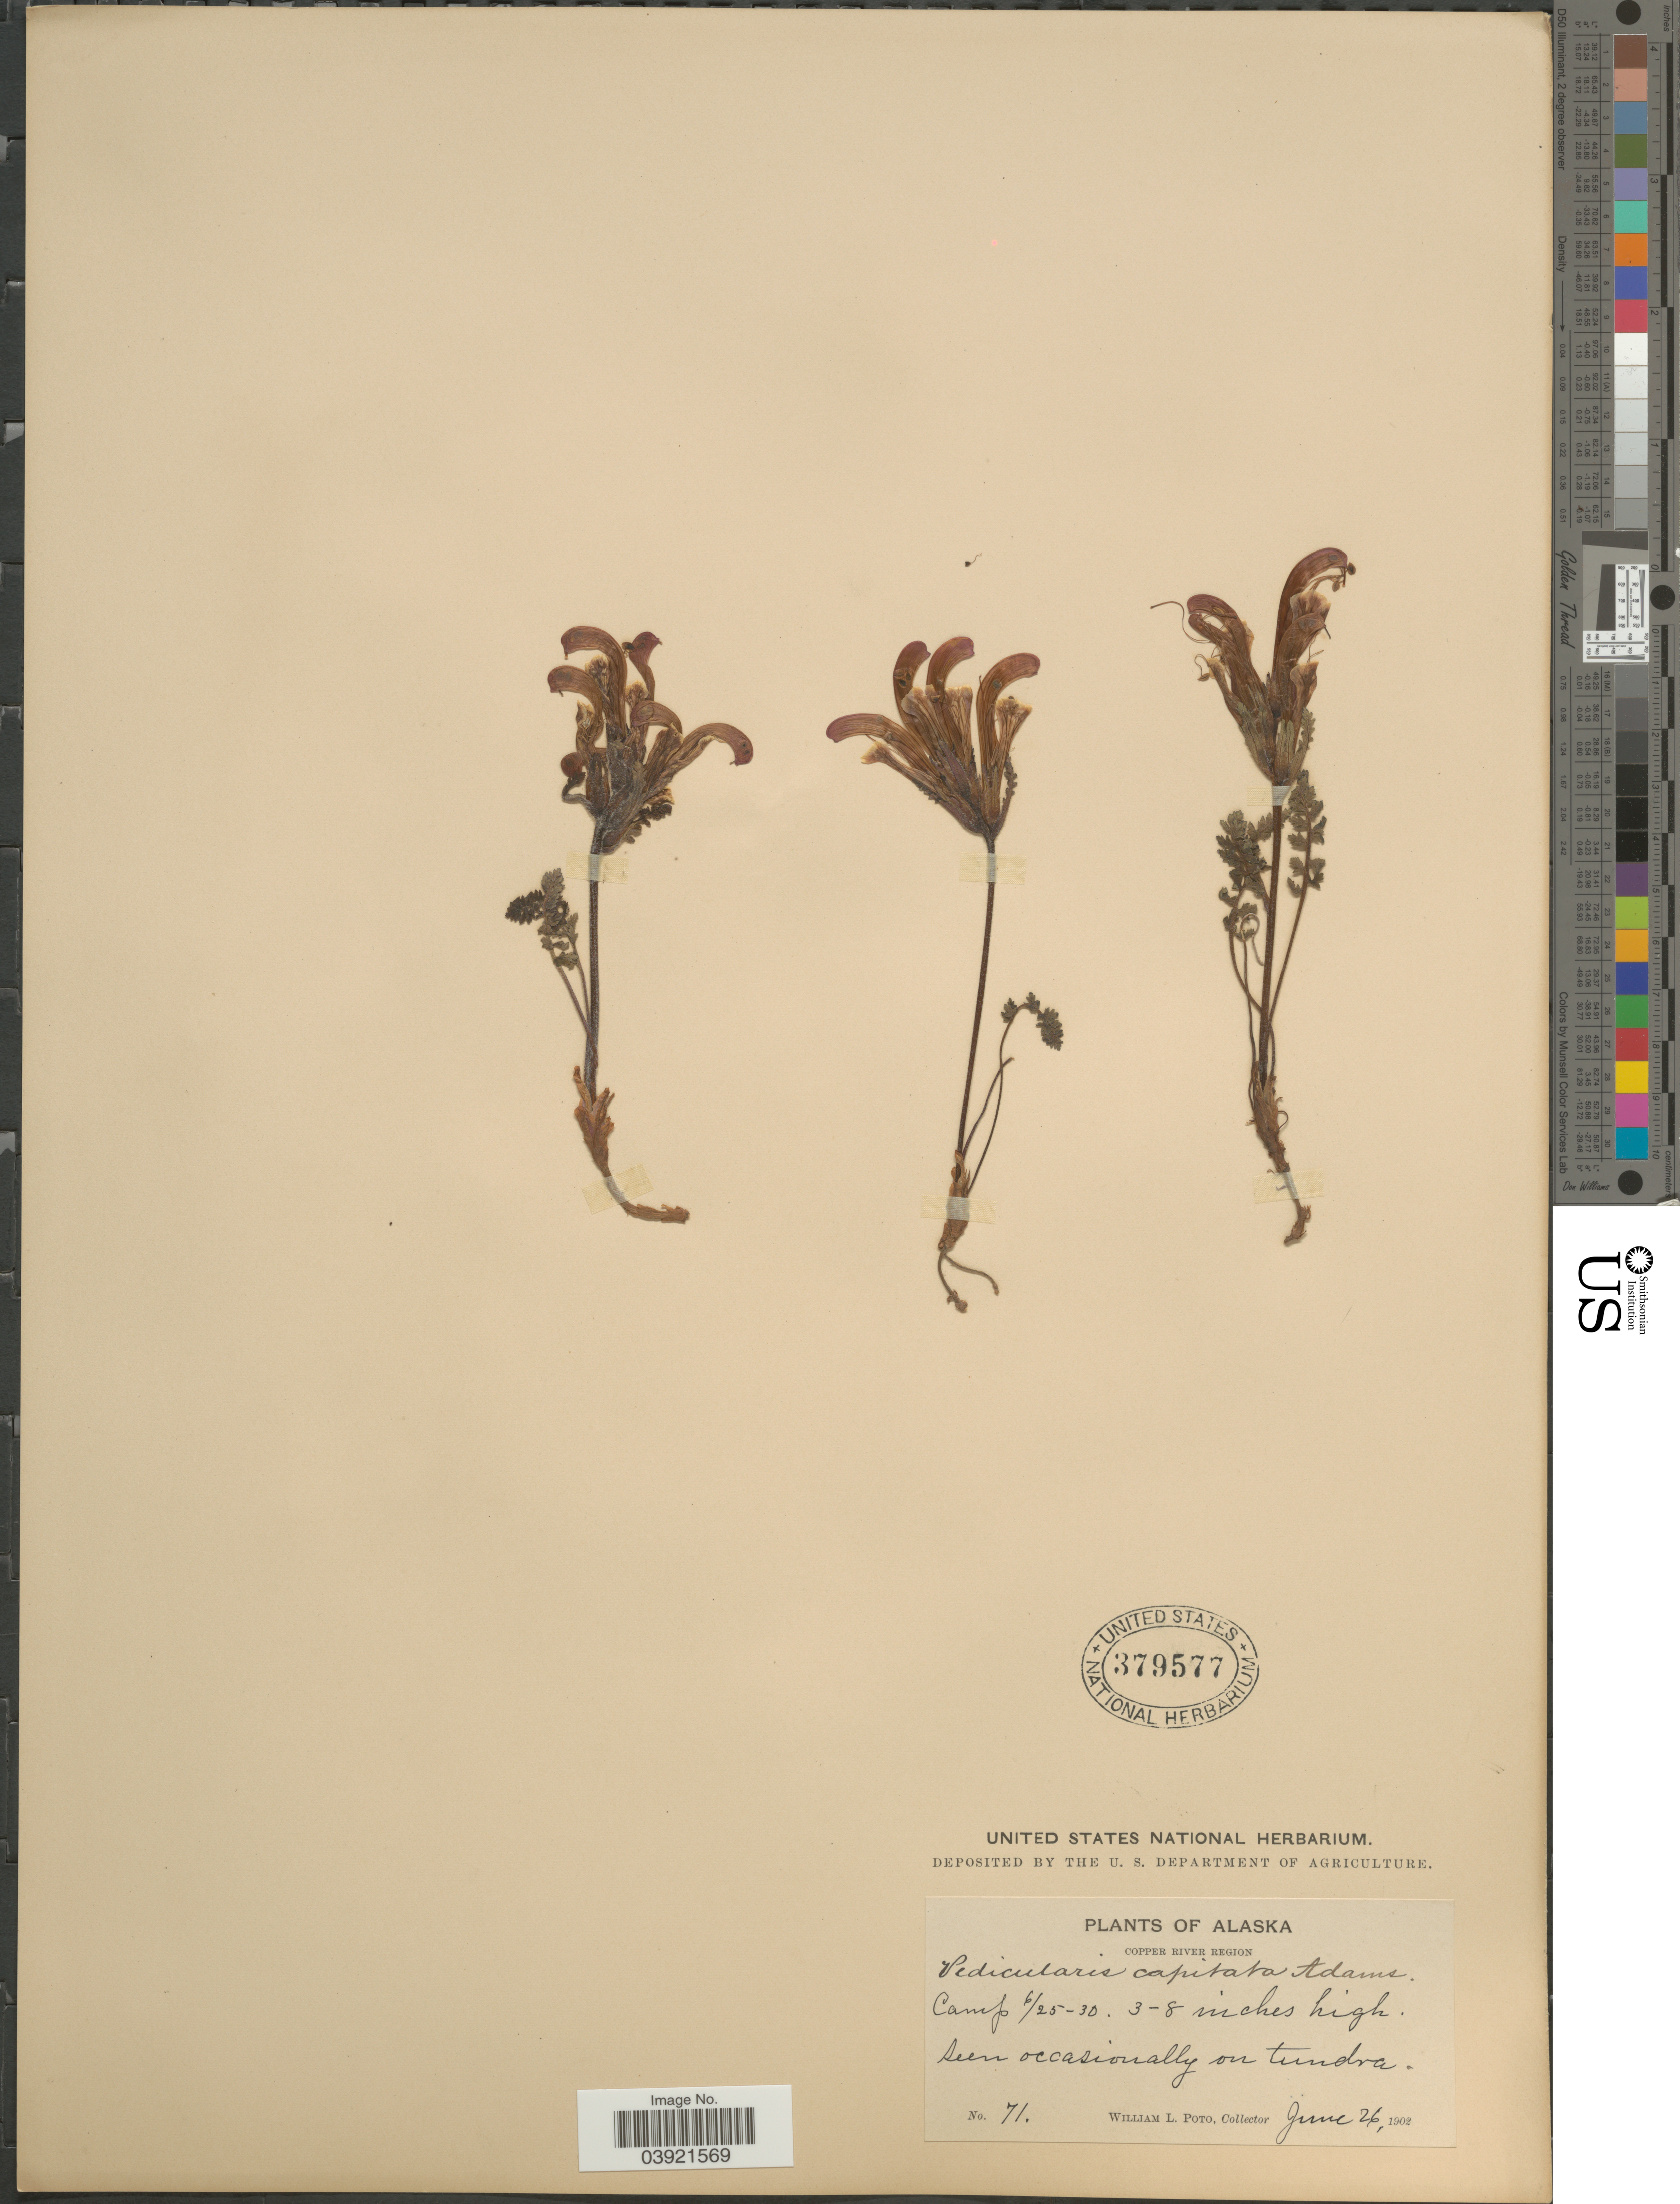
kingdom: Plantae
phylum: Tracheophyta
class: Magnoliopsida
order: Lamiales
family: Orobanchaceae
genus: Pedicularis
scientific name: Pedicularis capitata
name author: Adams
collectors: W. Poto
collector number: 71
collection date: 1902-06-26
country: United States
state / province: Alaska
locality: Copper River Region. Camp 6/25-30.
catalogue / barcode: US 379577